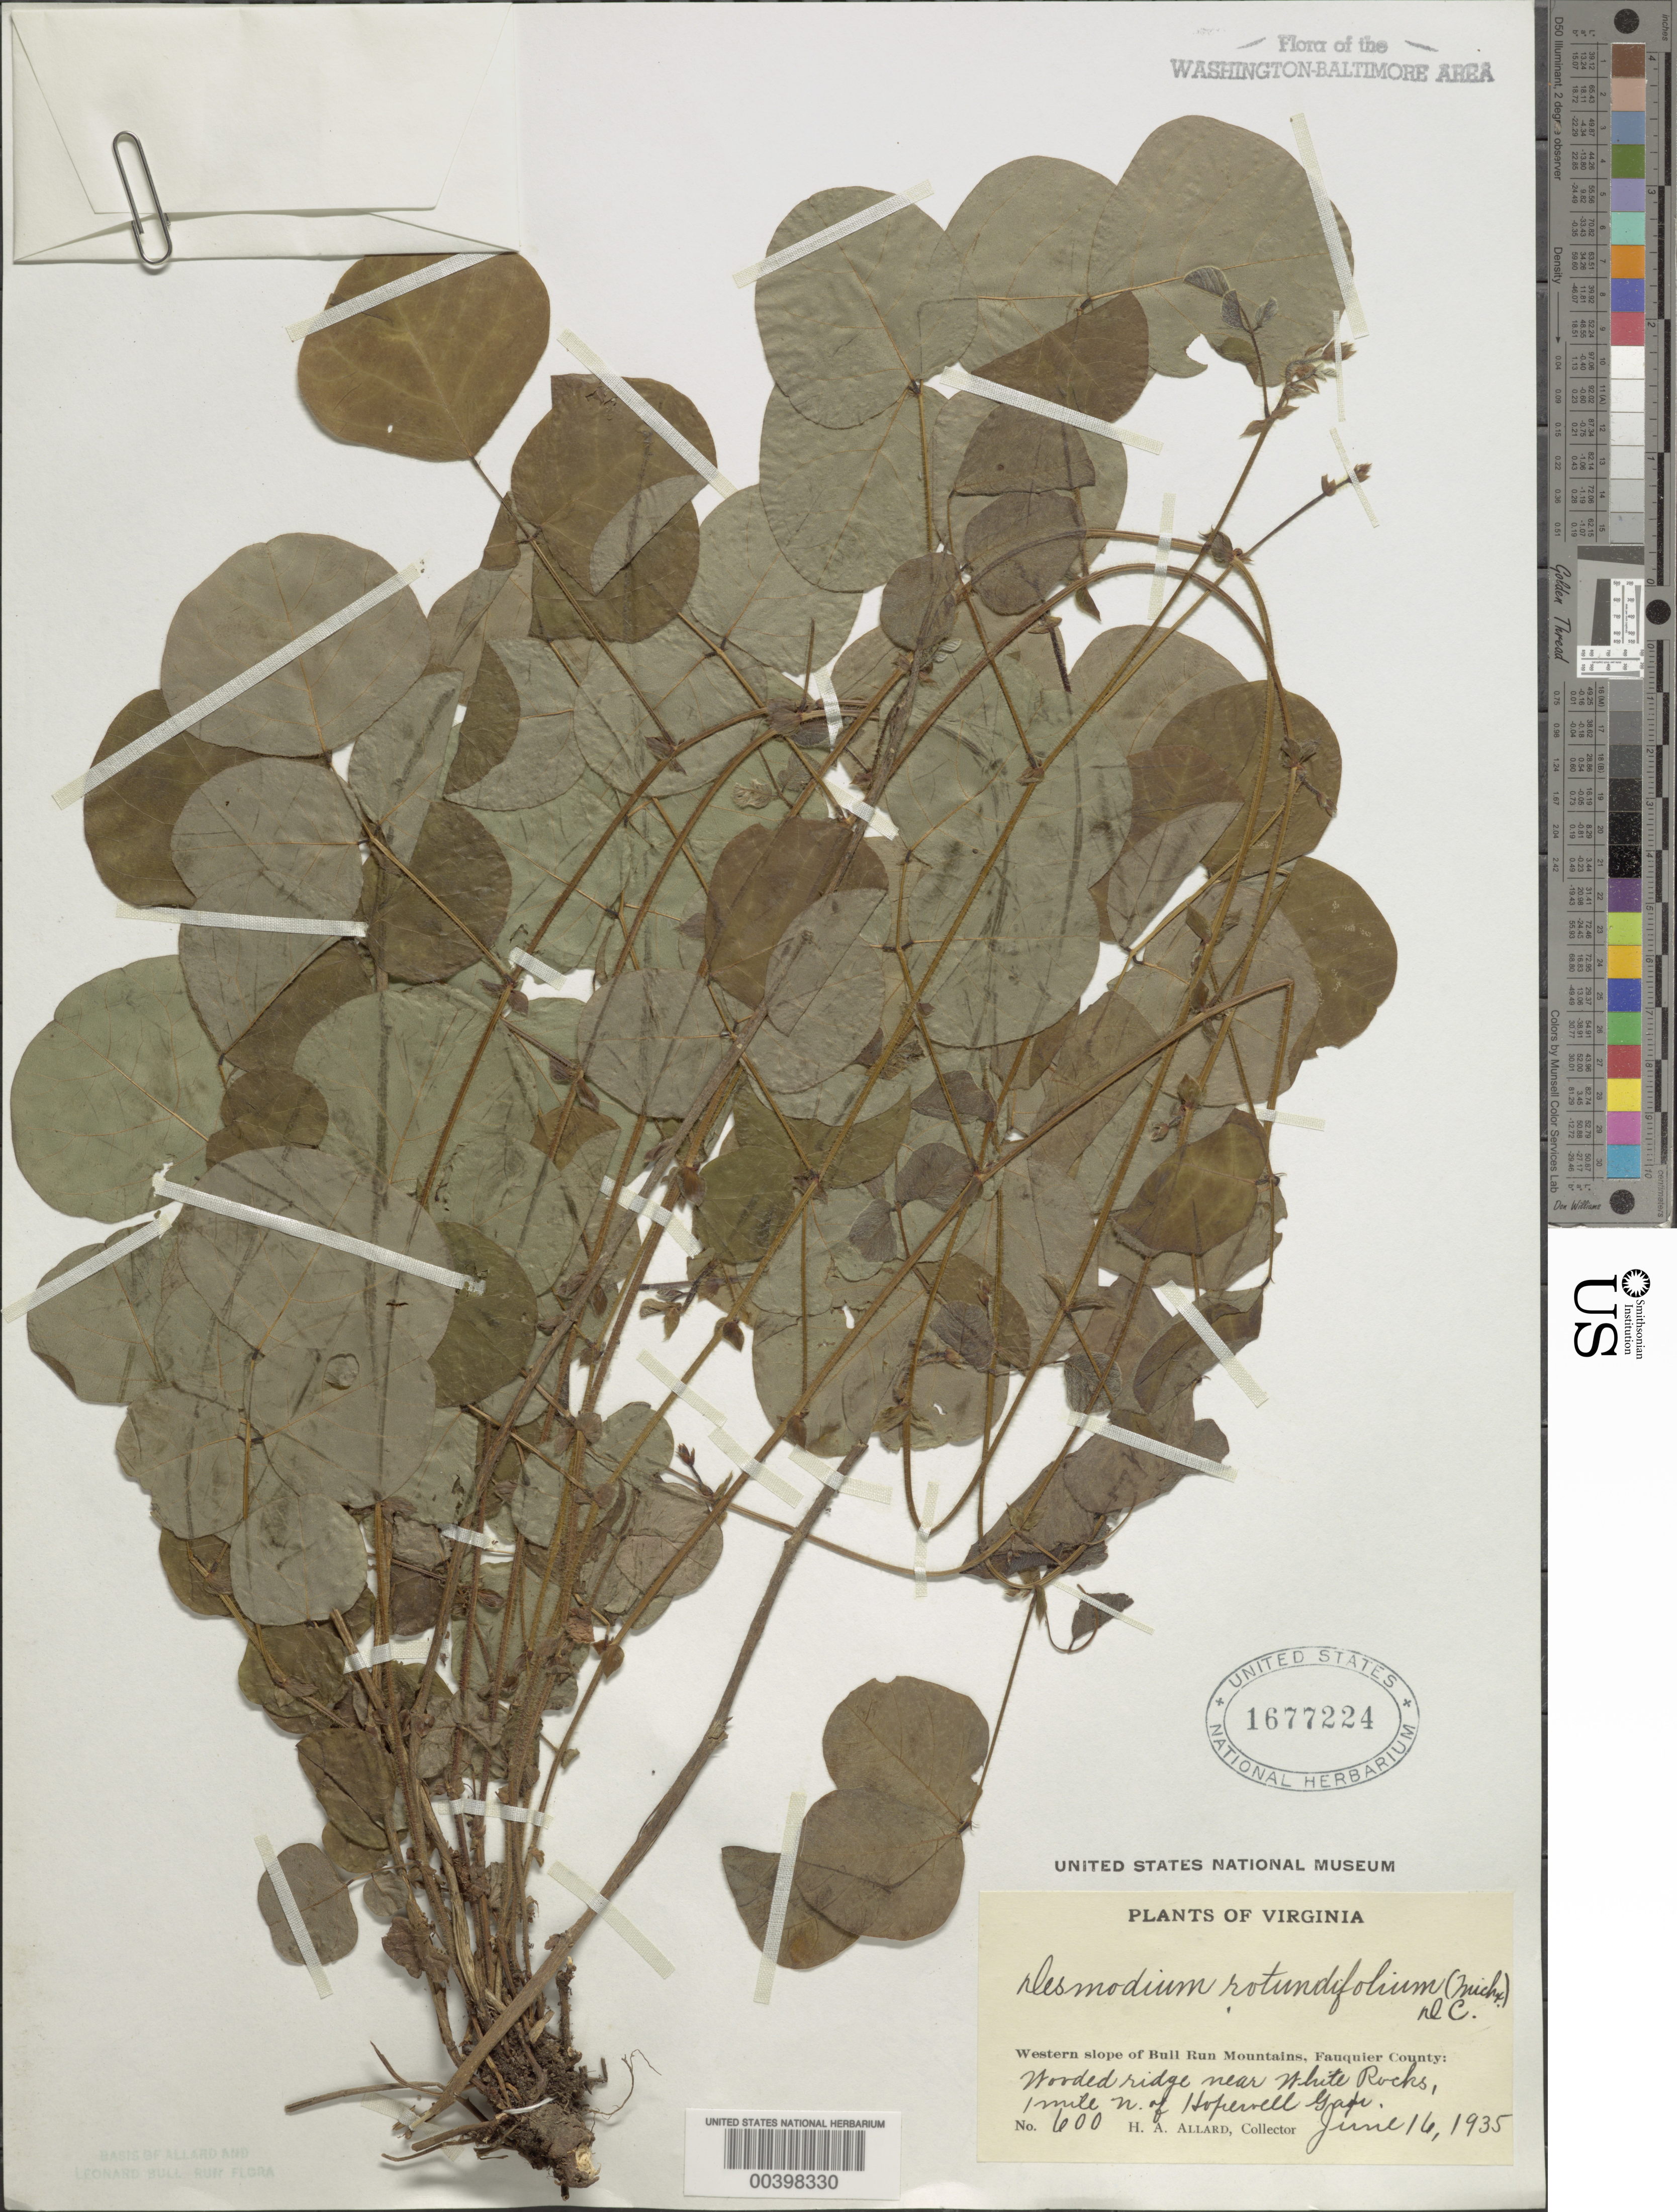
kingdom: Plantae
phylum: Tracheophyta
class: Magnoliopsida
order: Fabales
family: Fabaceae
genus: Desmodium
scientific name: Desmodium rotundifolium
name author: DC.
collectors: H. A. Allard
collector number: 600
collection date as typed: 16 Jun 1935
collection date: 1935-06-16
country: United States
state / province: Virginia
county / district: Fauquier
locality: Near White Rocks, north of Hopewell Gap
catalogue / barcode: US 1677224